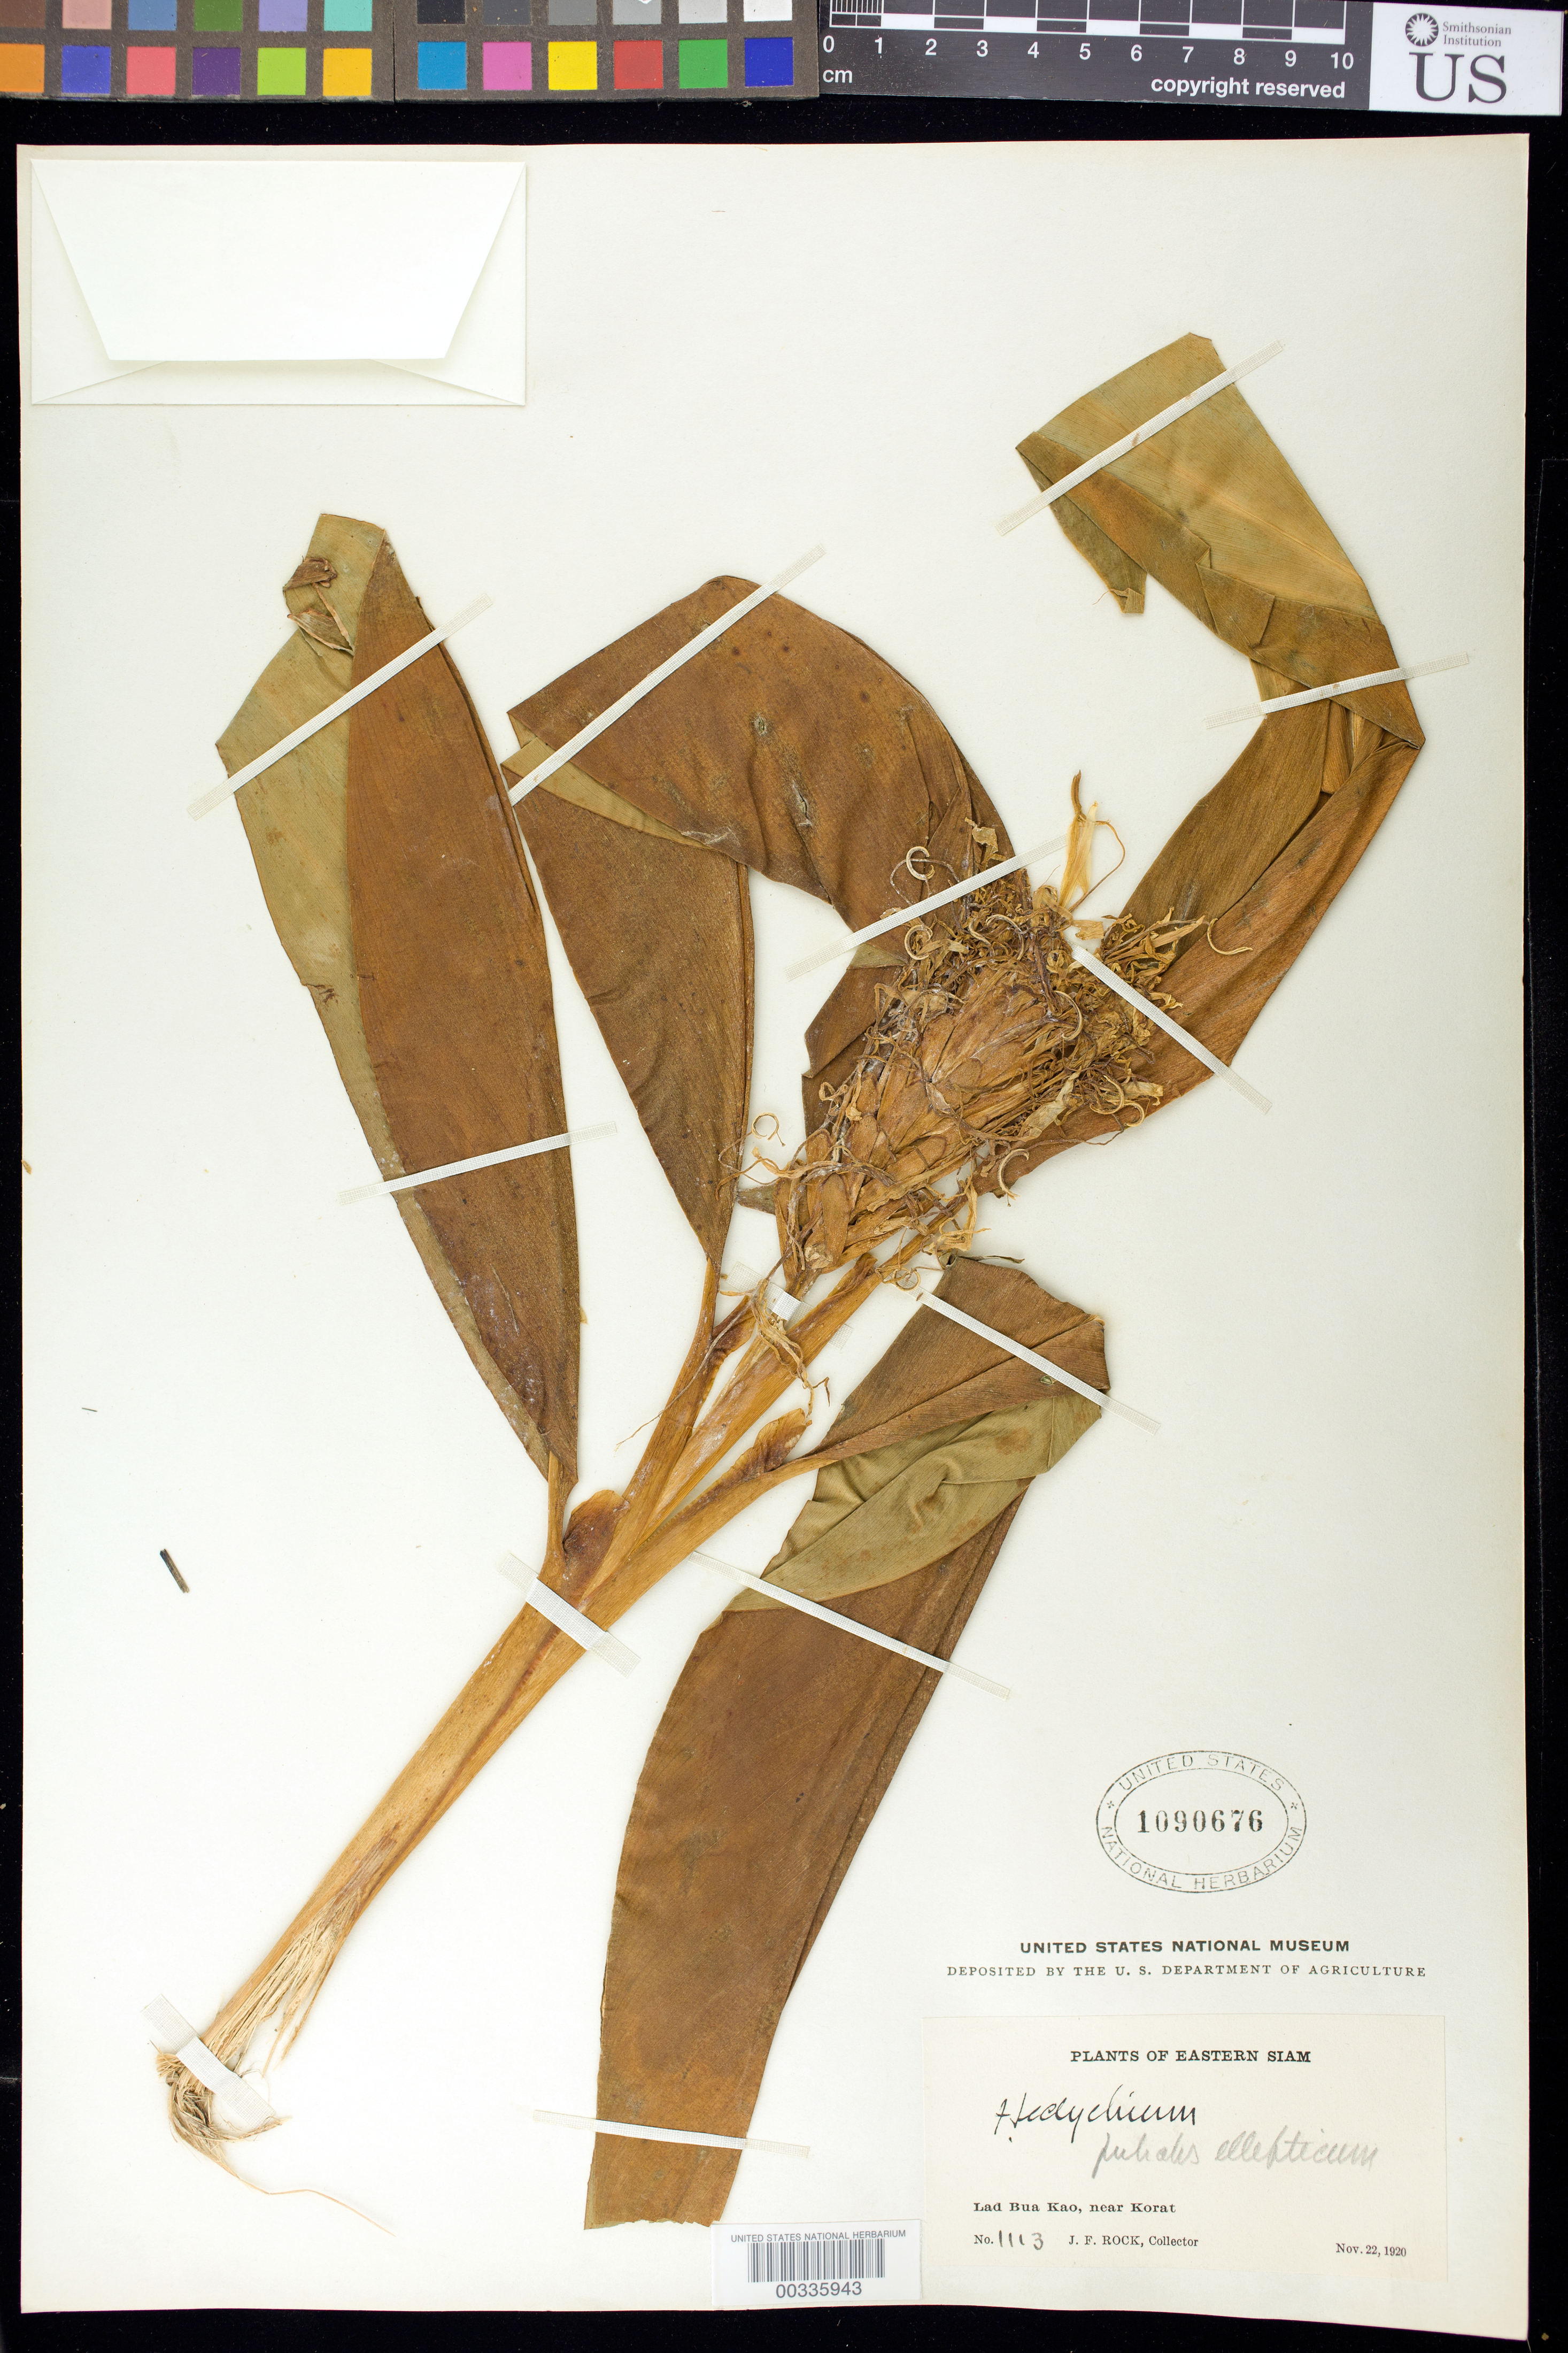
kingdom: Plantae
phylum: Tracheophyta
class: Liliopsida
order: Zingiberales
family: Zingiberaceae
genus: Hedychium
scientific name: Hedychium ellipticum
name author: Buch.-Ham. ex Sm.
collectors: J. F. Rock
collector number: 1113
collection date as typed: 22 Nov 1920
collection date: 1920-11-22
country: Thailand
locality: Plants of eastern siam, lad bua kao, near korat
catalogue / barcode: US 1090676